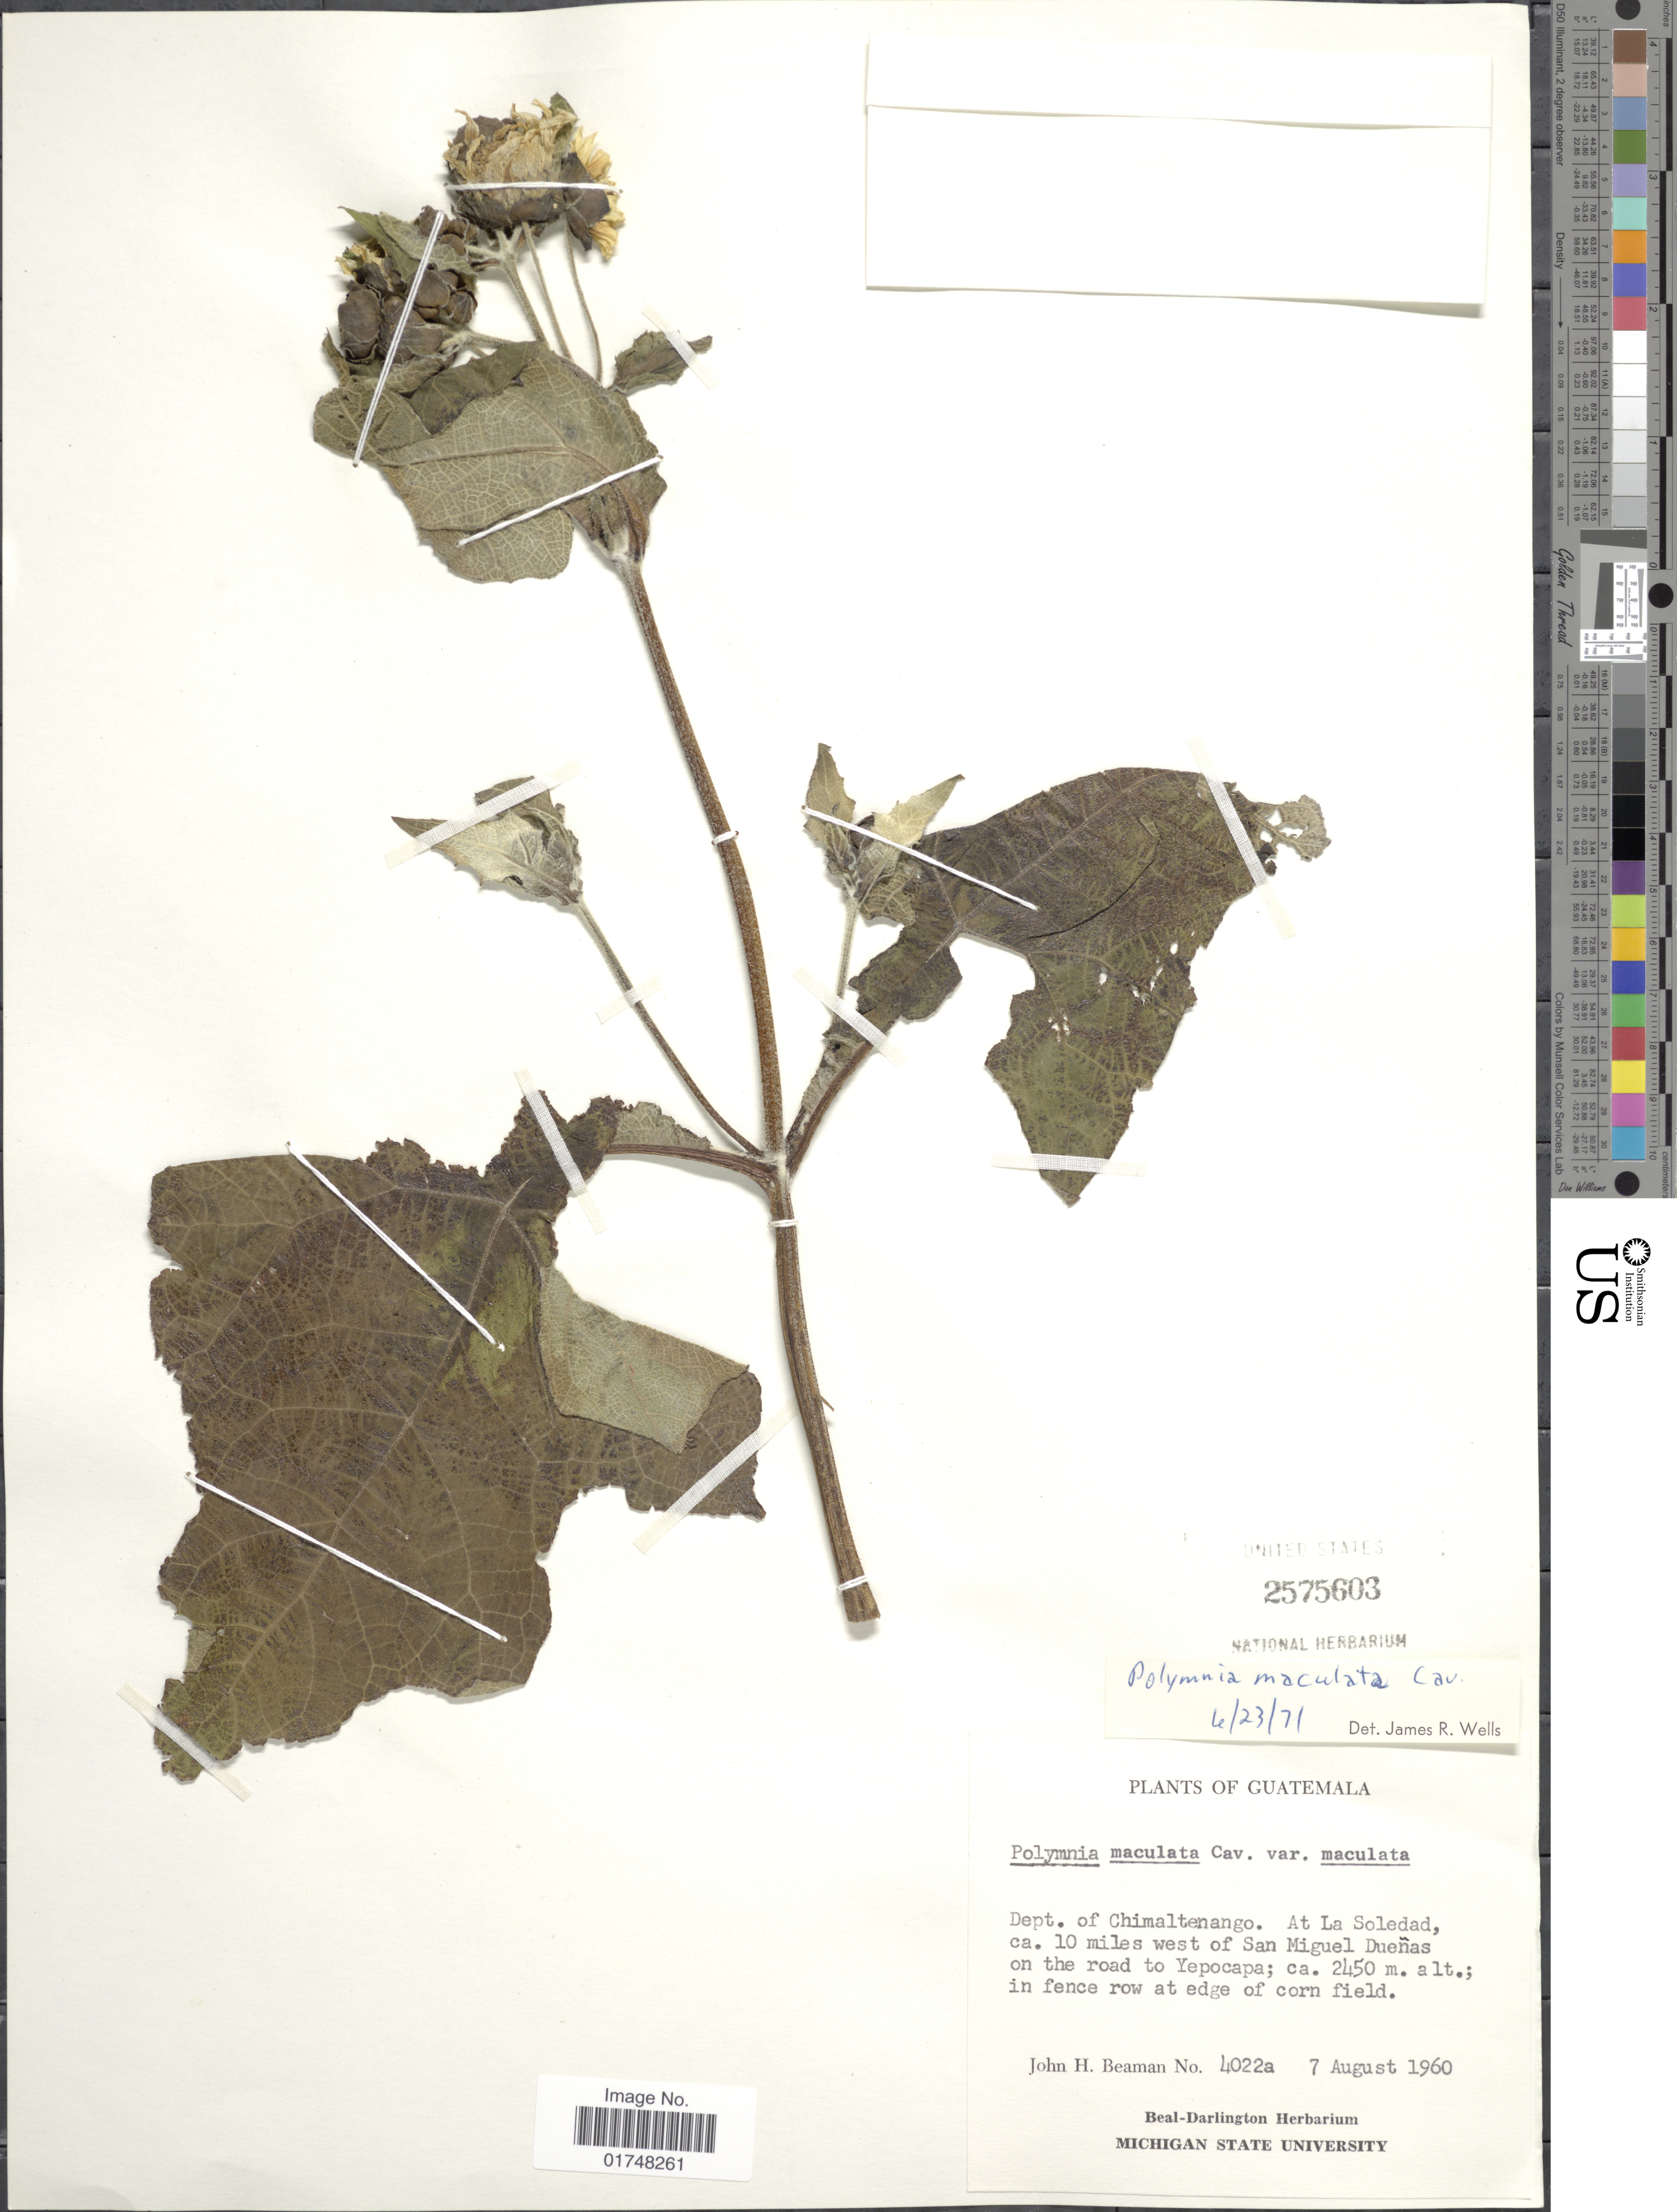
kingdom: Plantae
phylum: Tracheophyta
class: Magnoliopsida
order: Asterales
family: Asteraceae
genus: Smallanthus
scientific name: Smallanthus maculatus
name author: (Cav.) H. Rob.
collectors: J. H. Beaman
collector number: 4022a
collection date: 1960-08-07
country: Guatemala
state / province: Chimaltenango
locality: At La Sledad, ca. 10 miles west of San Miguel Duenas on the road to Yepocapa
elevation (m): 2450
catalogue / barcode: US 2575603